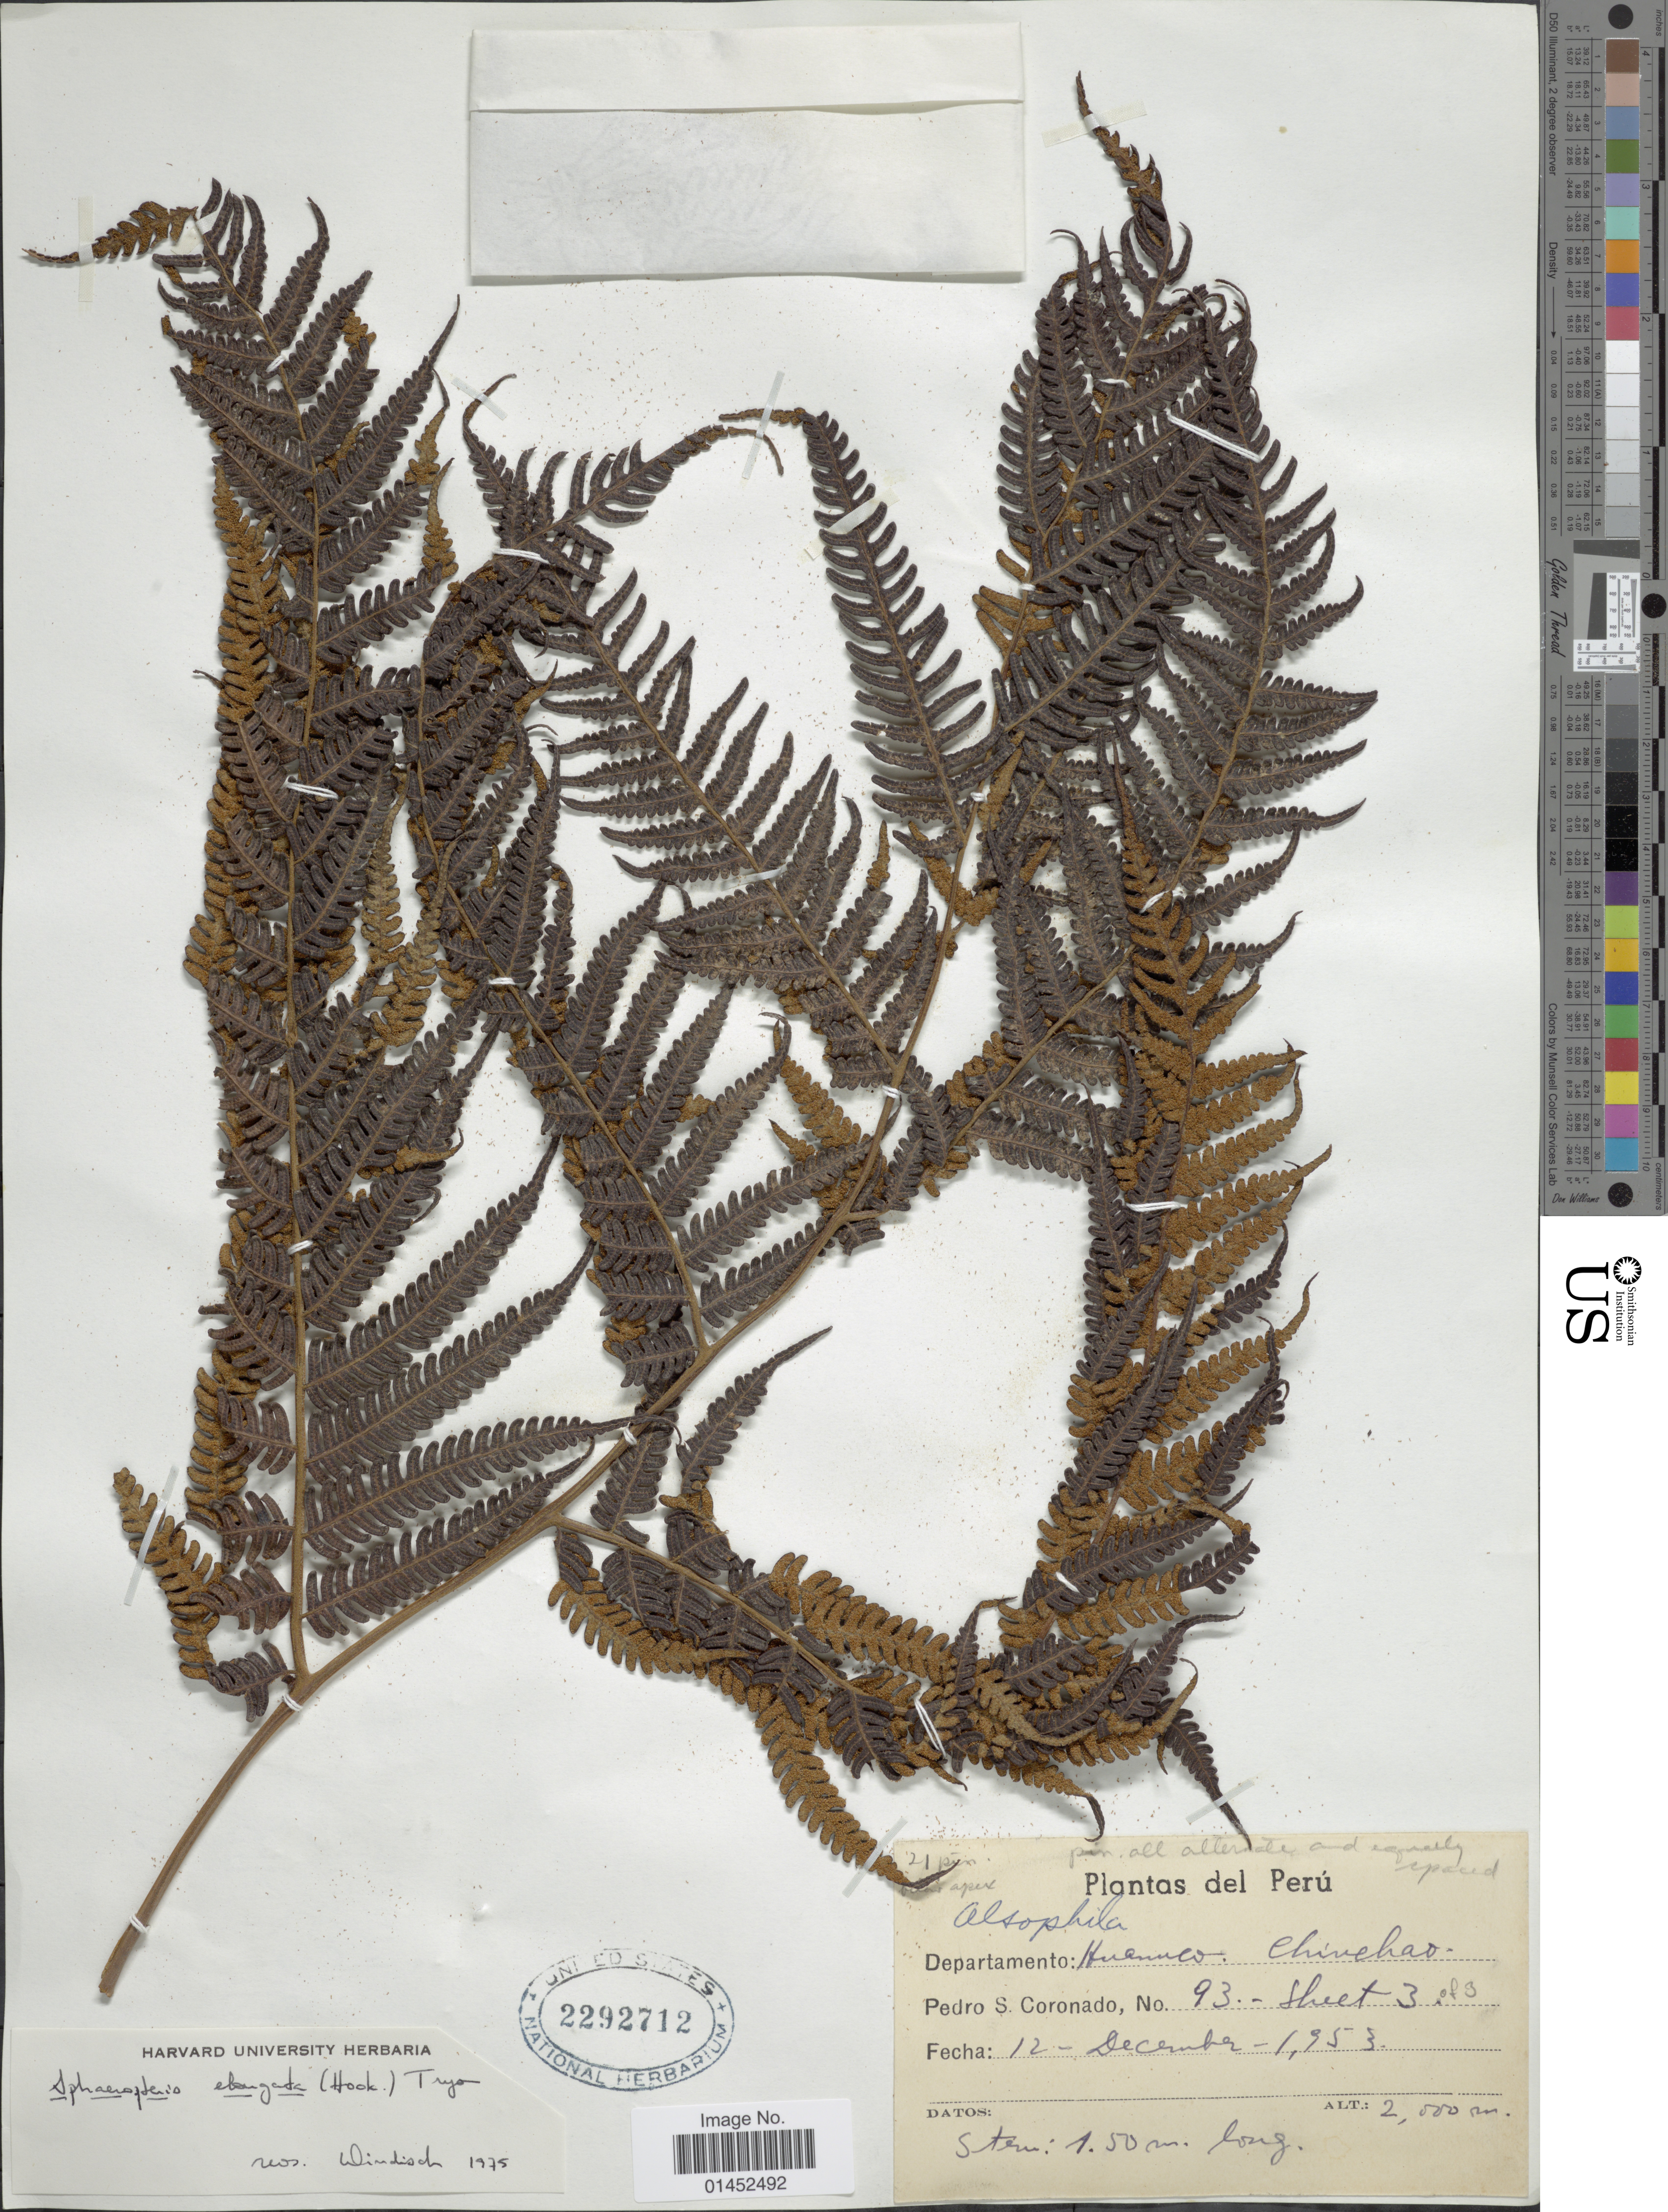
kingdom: Plantae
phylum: Tracheophyta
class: Polypodiopsida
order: Cyatheales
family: Cyatheaceae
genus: Cyathea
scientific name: Cyathea poeppigii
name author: (Hook.) Domin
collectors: P. Coronado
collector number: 93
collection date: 1953-12-12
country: Peru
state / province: Huánuco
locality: Chinchao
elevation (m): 2000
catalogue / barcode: US 2292712